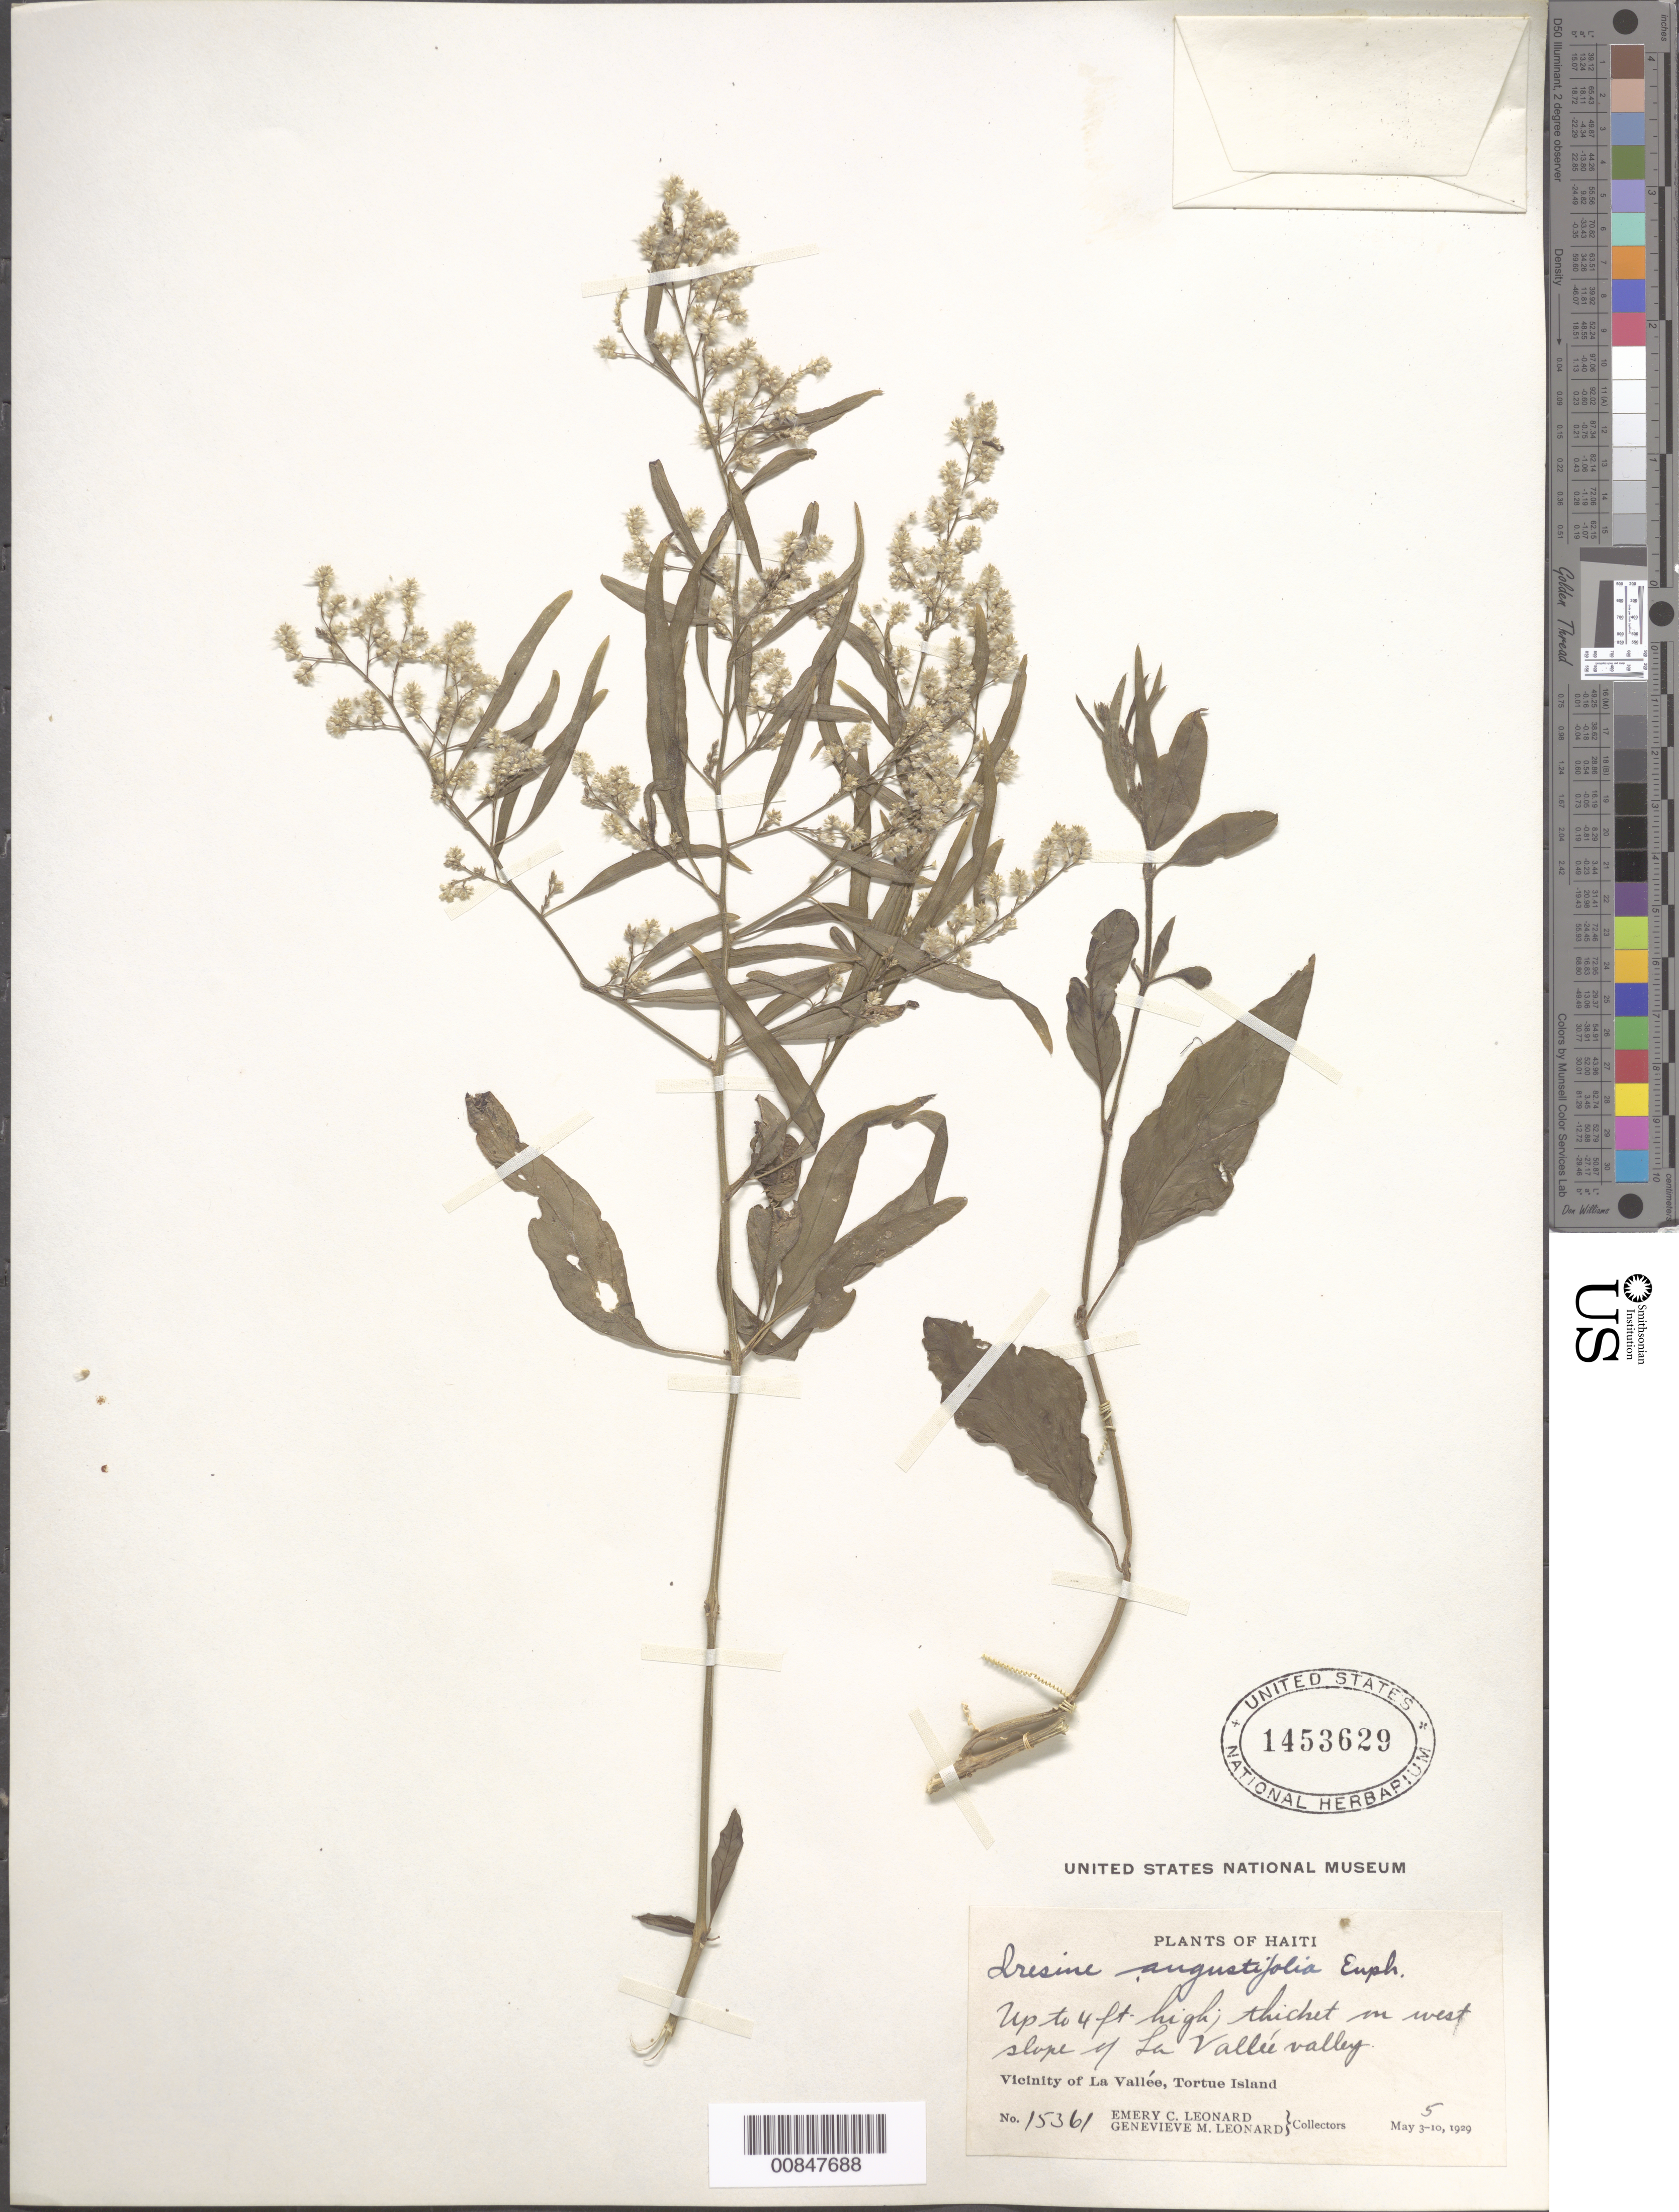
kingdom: Plantae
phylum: Tracheophyta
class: Magnoliopsida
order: Caryophyllales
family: Amaranthaceae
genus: Iresine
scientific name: Iresine angustifolia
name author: Euphrasén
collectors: E. C. Leonard & G. M. Leonard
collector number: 15361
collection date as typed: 05 May 1929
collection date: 1929-05-05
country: Haiti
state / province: Nord-Óuest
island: Île de la Tortue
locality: Vicinity of La Vallée, Tortue Island. West slope of La Vallée Valley.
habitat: Thicket.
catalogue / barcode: US 1453629